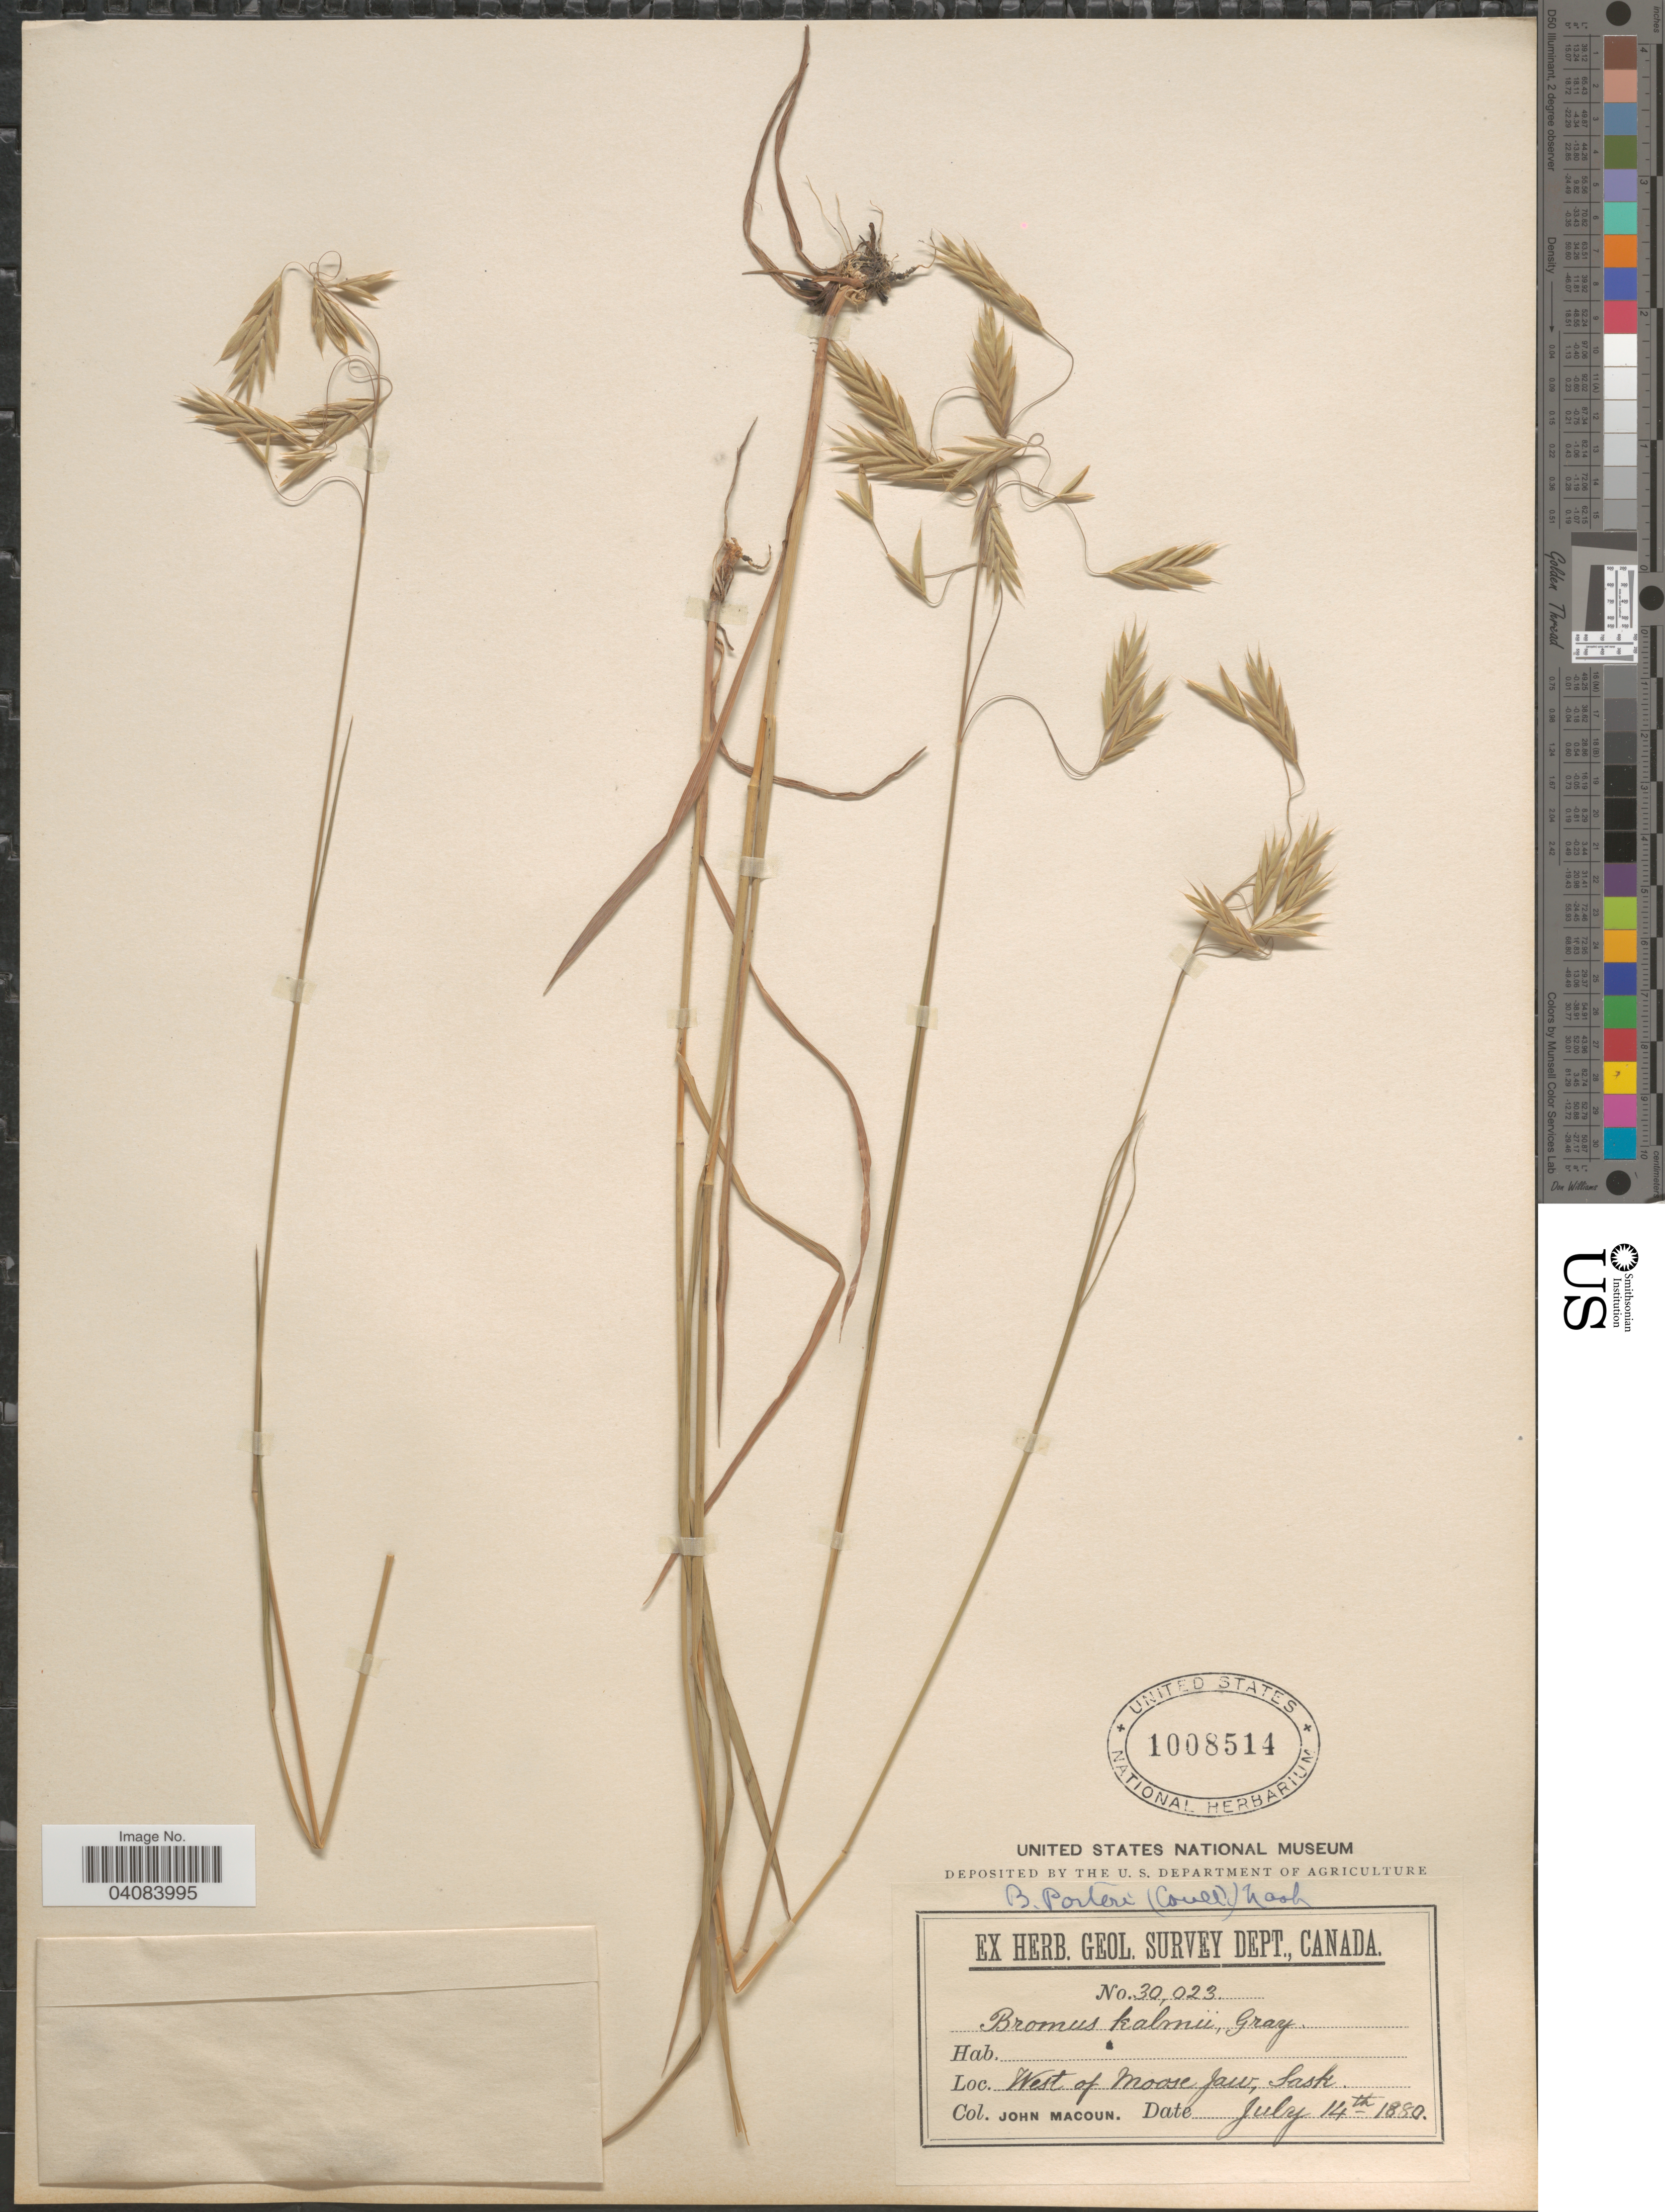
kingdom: Plantae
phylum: Tracheophyta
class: Liliopsida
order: Poales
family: Poaceae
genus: Bromus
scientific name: Bromus porteri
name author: (J.M. Coult.) Nash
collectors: J. Macoun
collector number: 30023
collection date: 1880-07-14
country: Canada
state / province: Saskatchewan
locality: Herb. Geol. Survey Dept., Canada. West of Moose Jaw, Sask.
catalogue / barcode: US 1008514